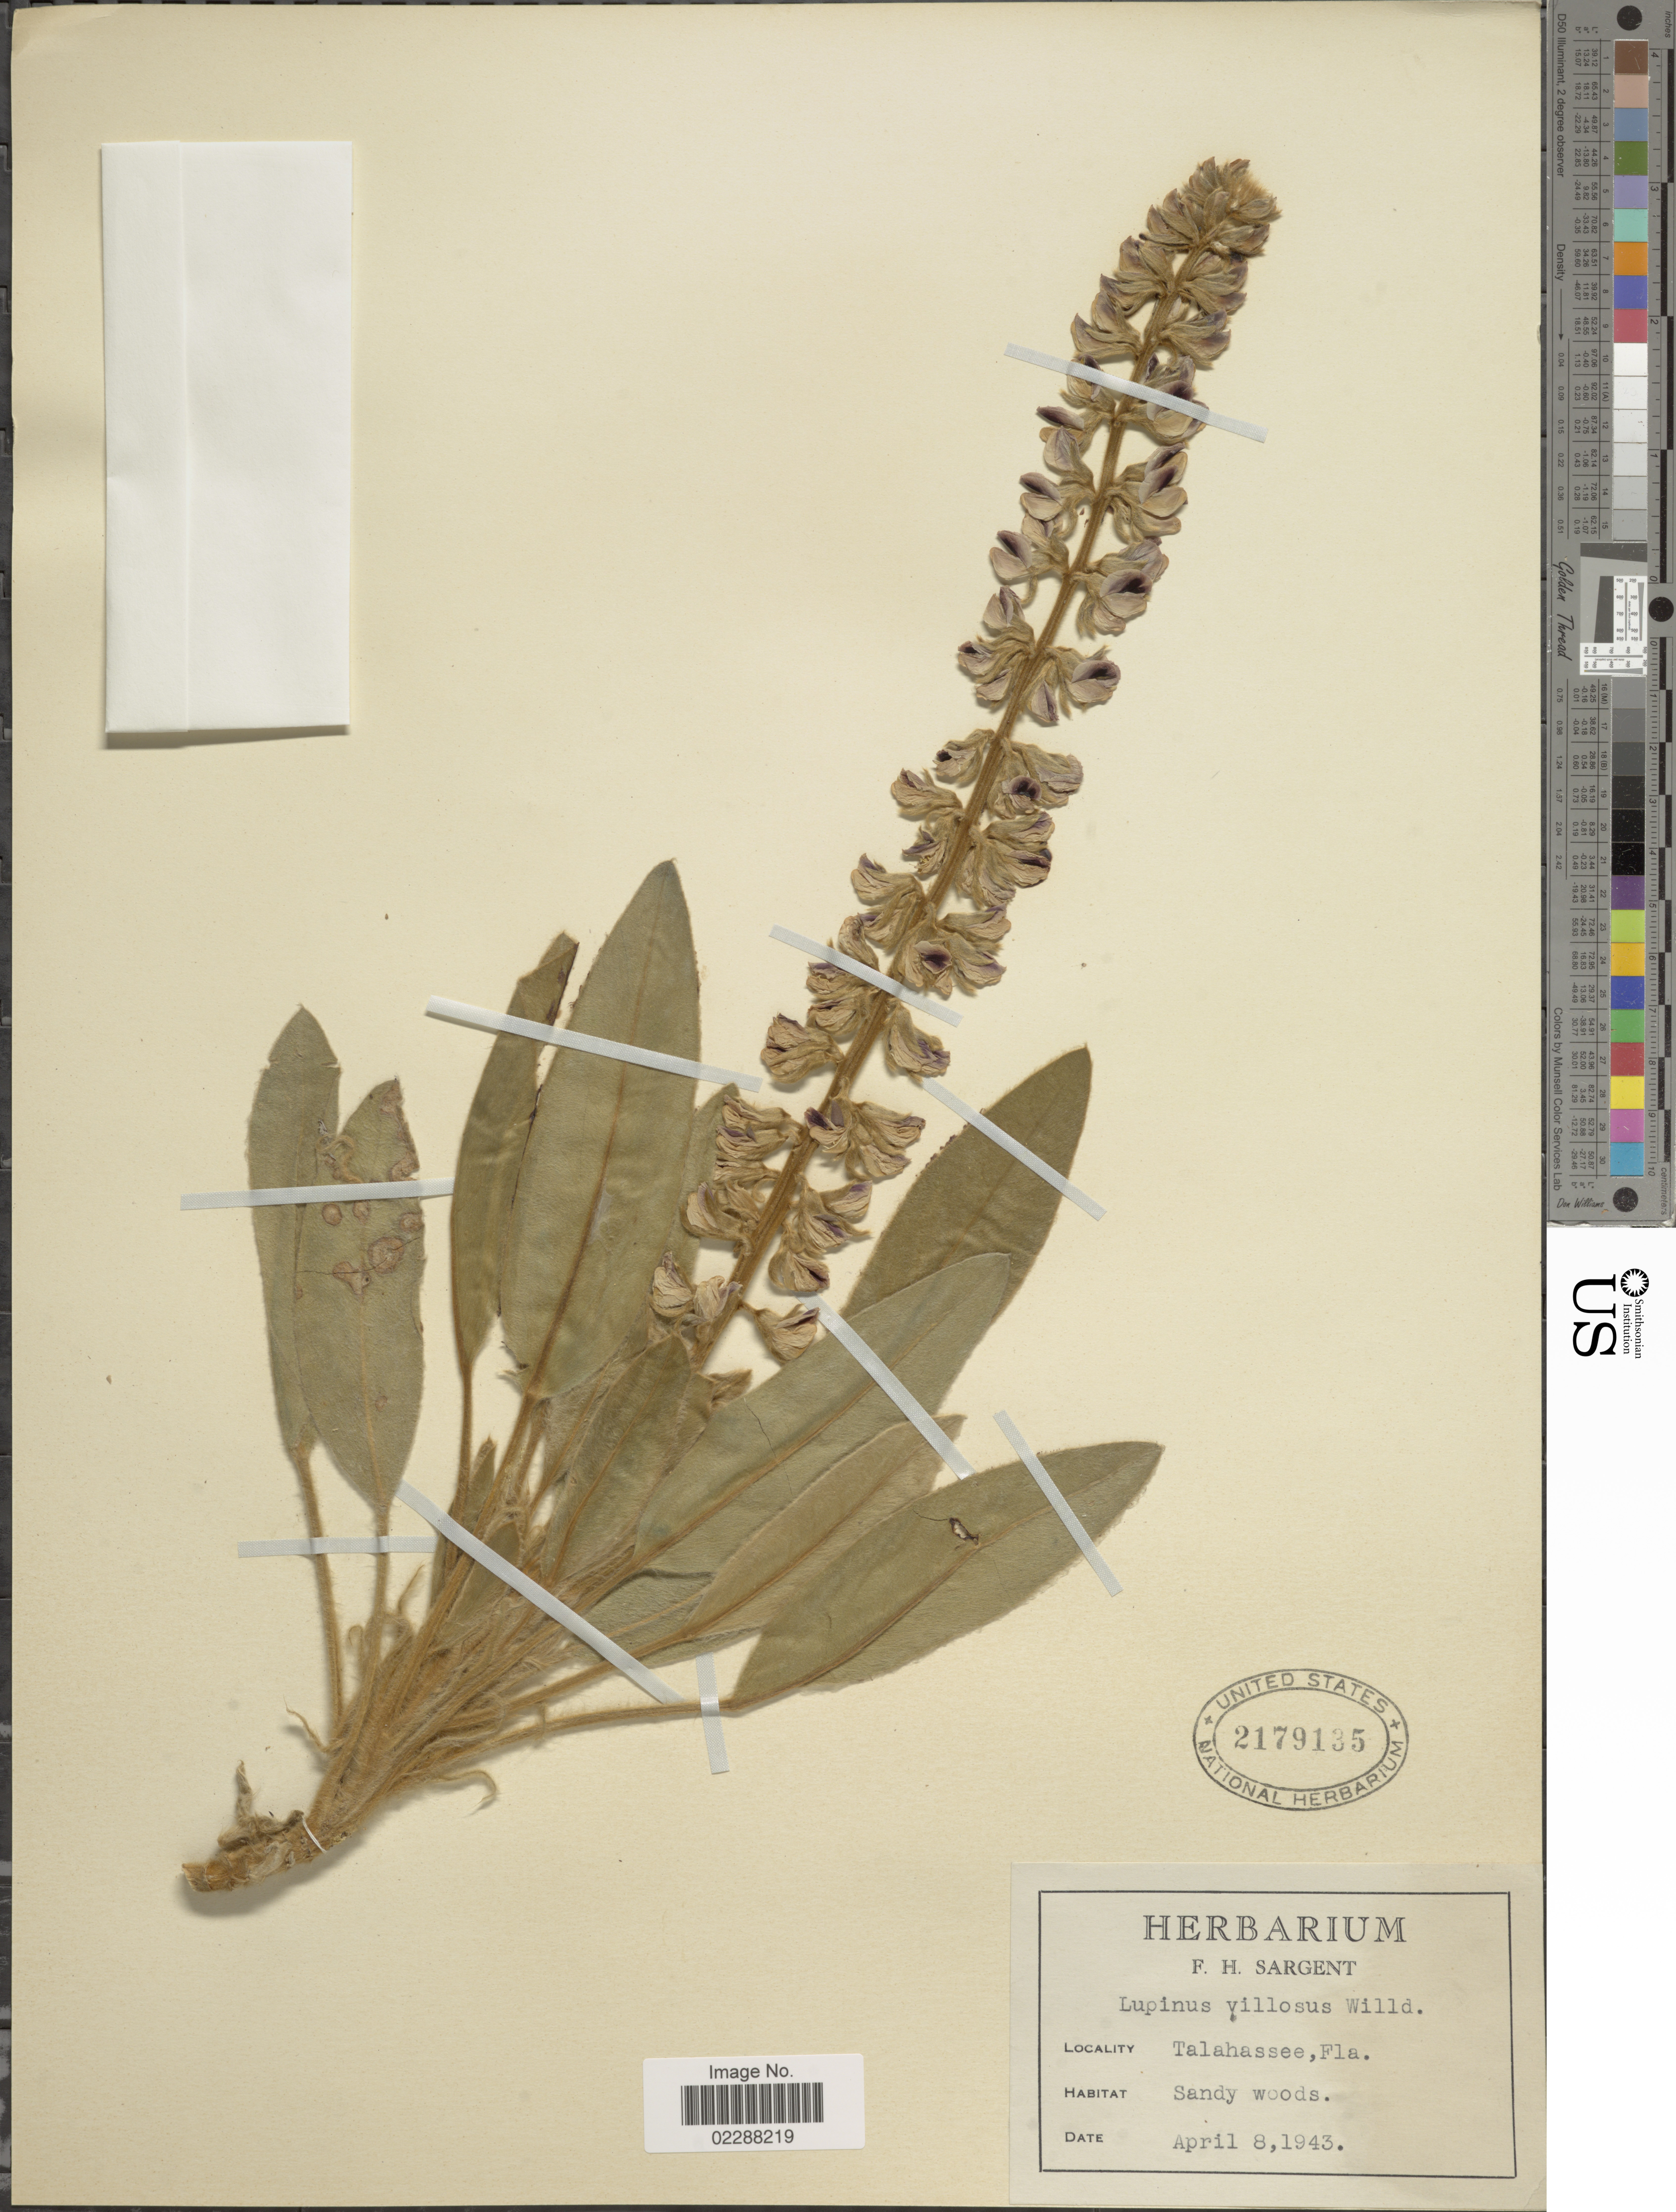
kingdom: Plantae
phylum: Tracheophyta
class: Magnoliopsida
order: Fabales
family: Fabaceae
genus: Lupinus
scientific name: Lupinus villosus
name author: Willd.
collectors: F. H. Sargent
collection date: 1943-04-08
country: United States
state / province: Florida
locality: Talahassee, Fla.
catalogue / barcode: US 2179135